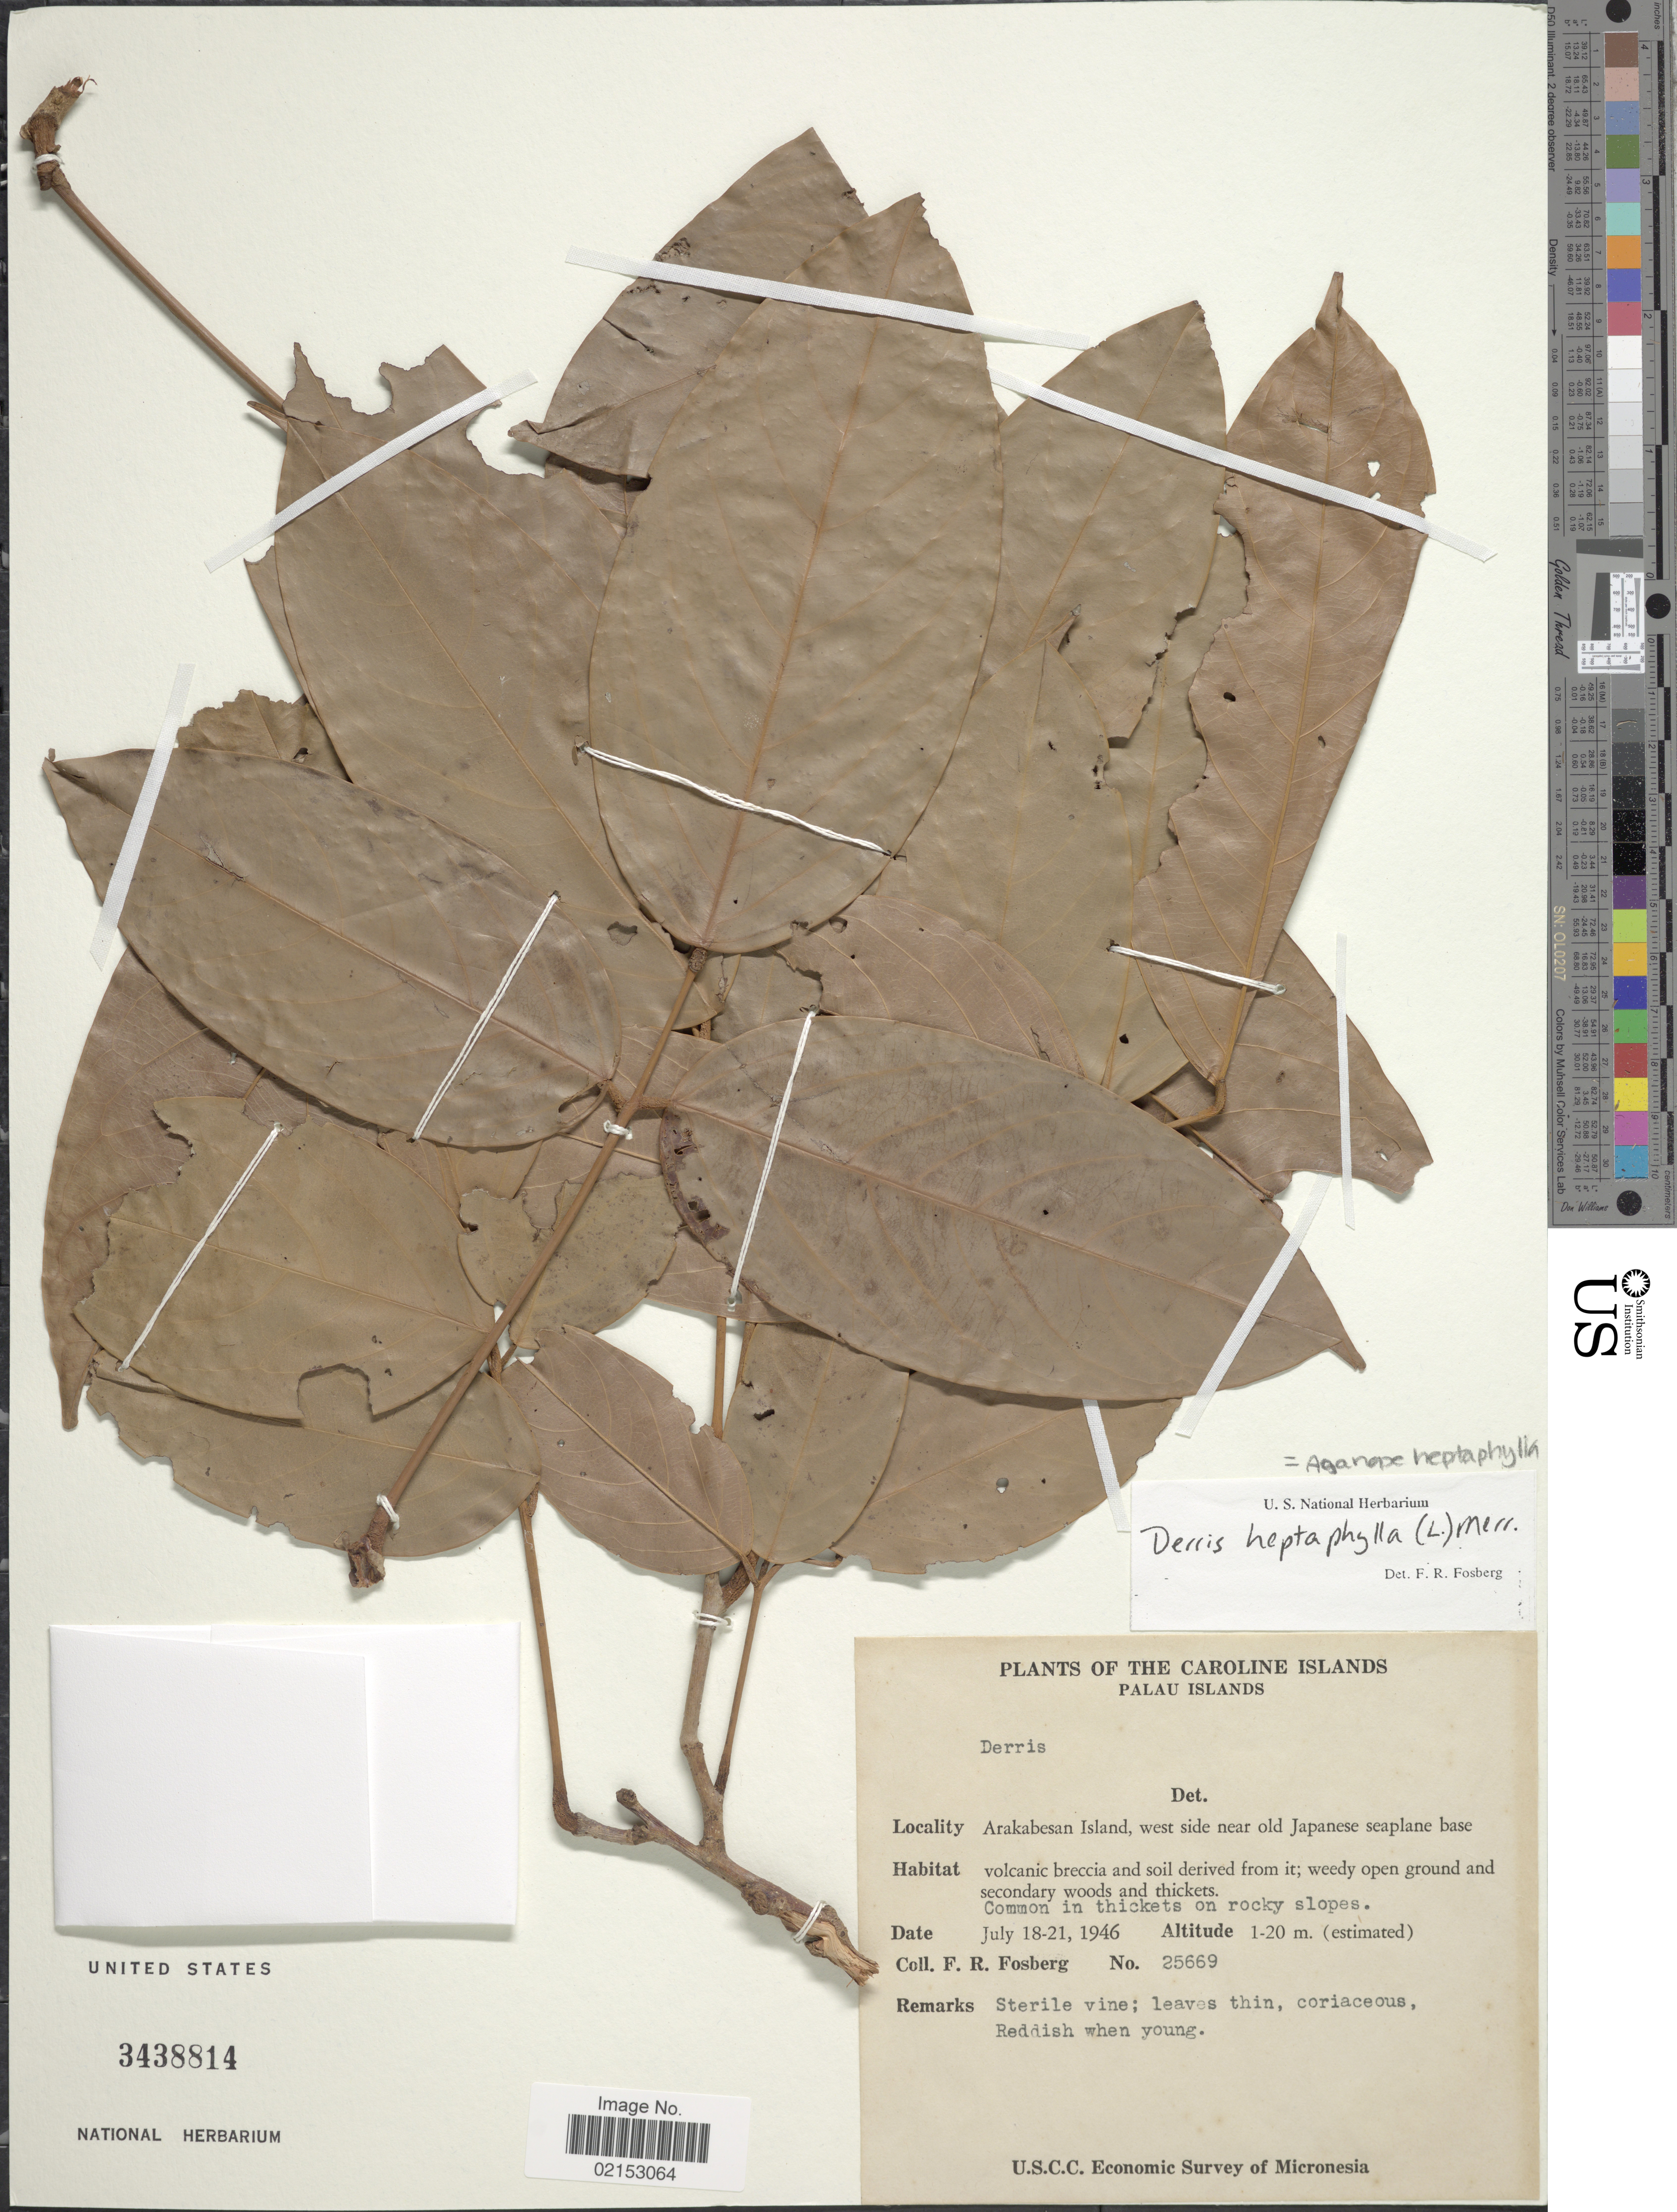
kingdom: Plantae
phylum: Tracheophyta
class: Magnoliopsida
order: Fabales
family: Fabaceae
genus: Aganope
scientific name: Aganope heptaphylla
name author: (L.) Polhill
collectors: F. R. Fosberg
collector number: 25669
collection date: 1946-07-18/1949-07-21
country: Palau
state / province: Koror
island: Ngerekebesang [Arakabesan]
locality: The Caroline Islands, Palau Islands, Arakabesan Island, west side near old Japanese seaplane base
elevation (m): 1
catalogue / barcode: US 3438814